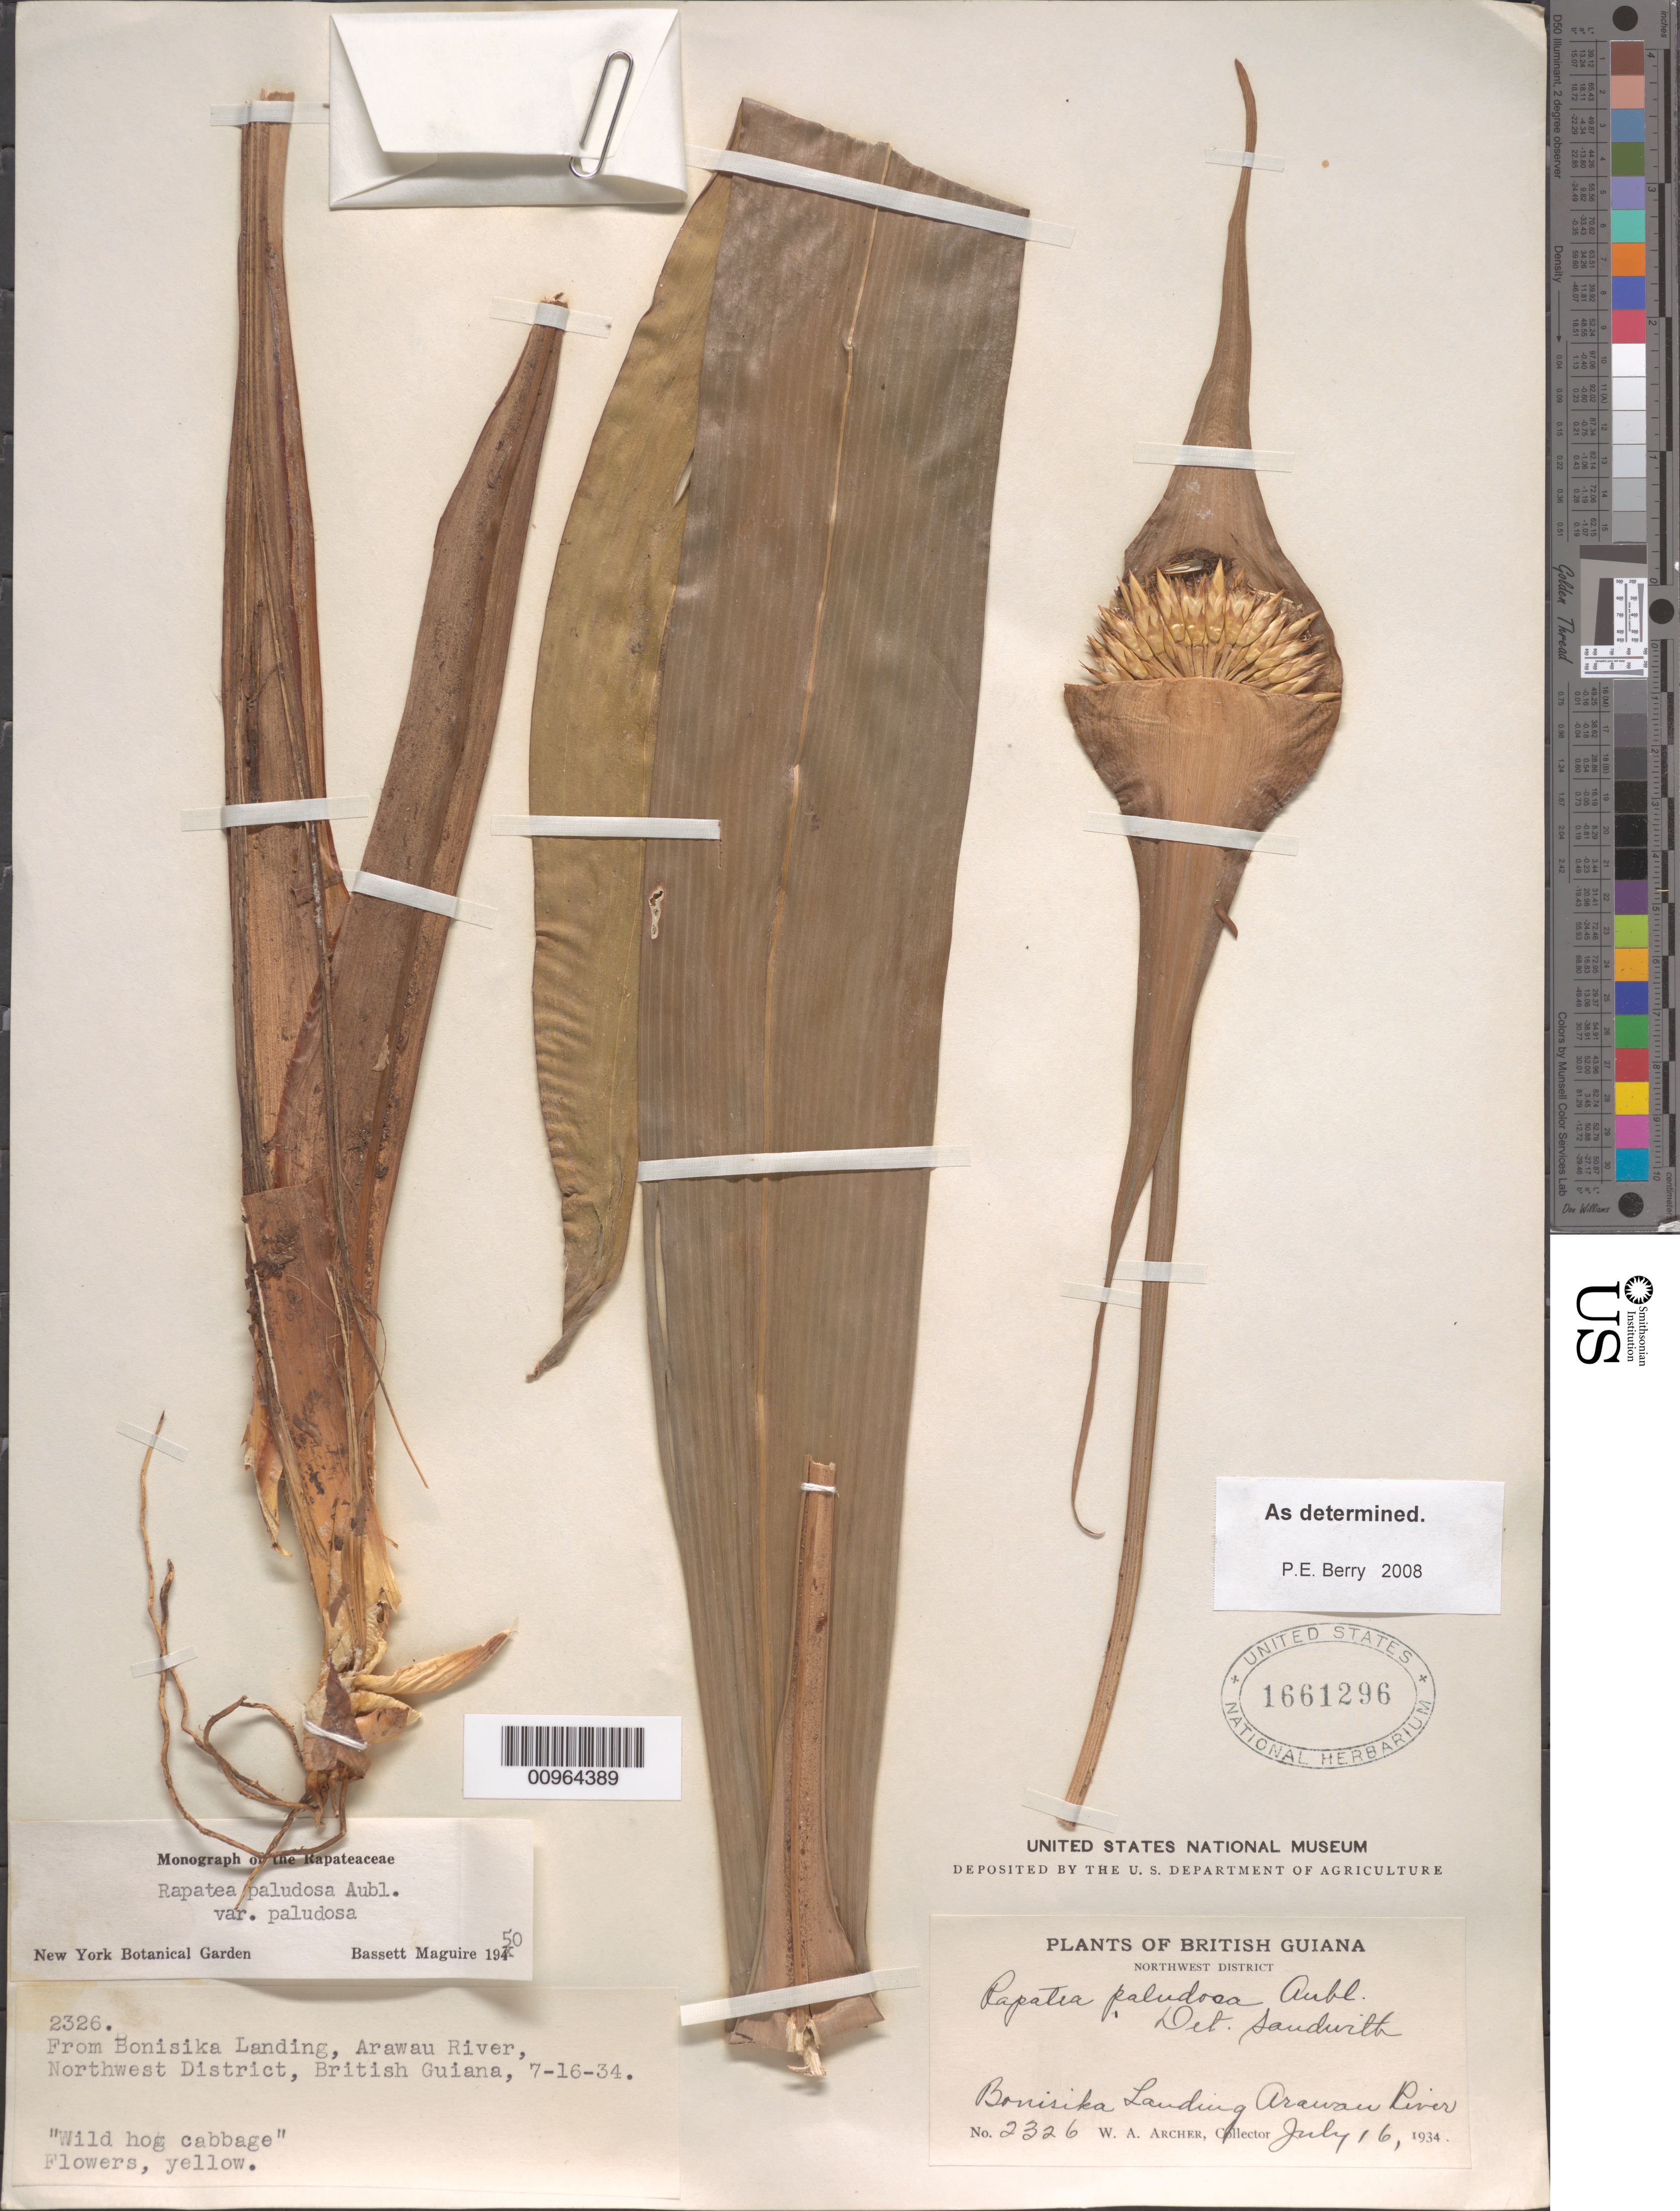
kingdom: Plantae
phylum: Tracheophyta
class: Liliopsida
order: Poales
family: Rapateaceae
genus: Rapatea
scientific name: Rapatea paludosa var. paludosa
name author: Aubl.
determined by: Berry, P. E., (WIS), University of Wisconsin - Madison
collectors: W. A. Archer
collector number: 2326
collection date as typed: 16-Jul-34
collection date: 1934-07-16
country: Guyana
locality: Bonisika Landing, Arawau R., Northwest District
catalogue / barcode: US 1661296